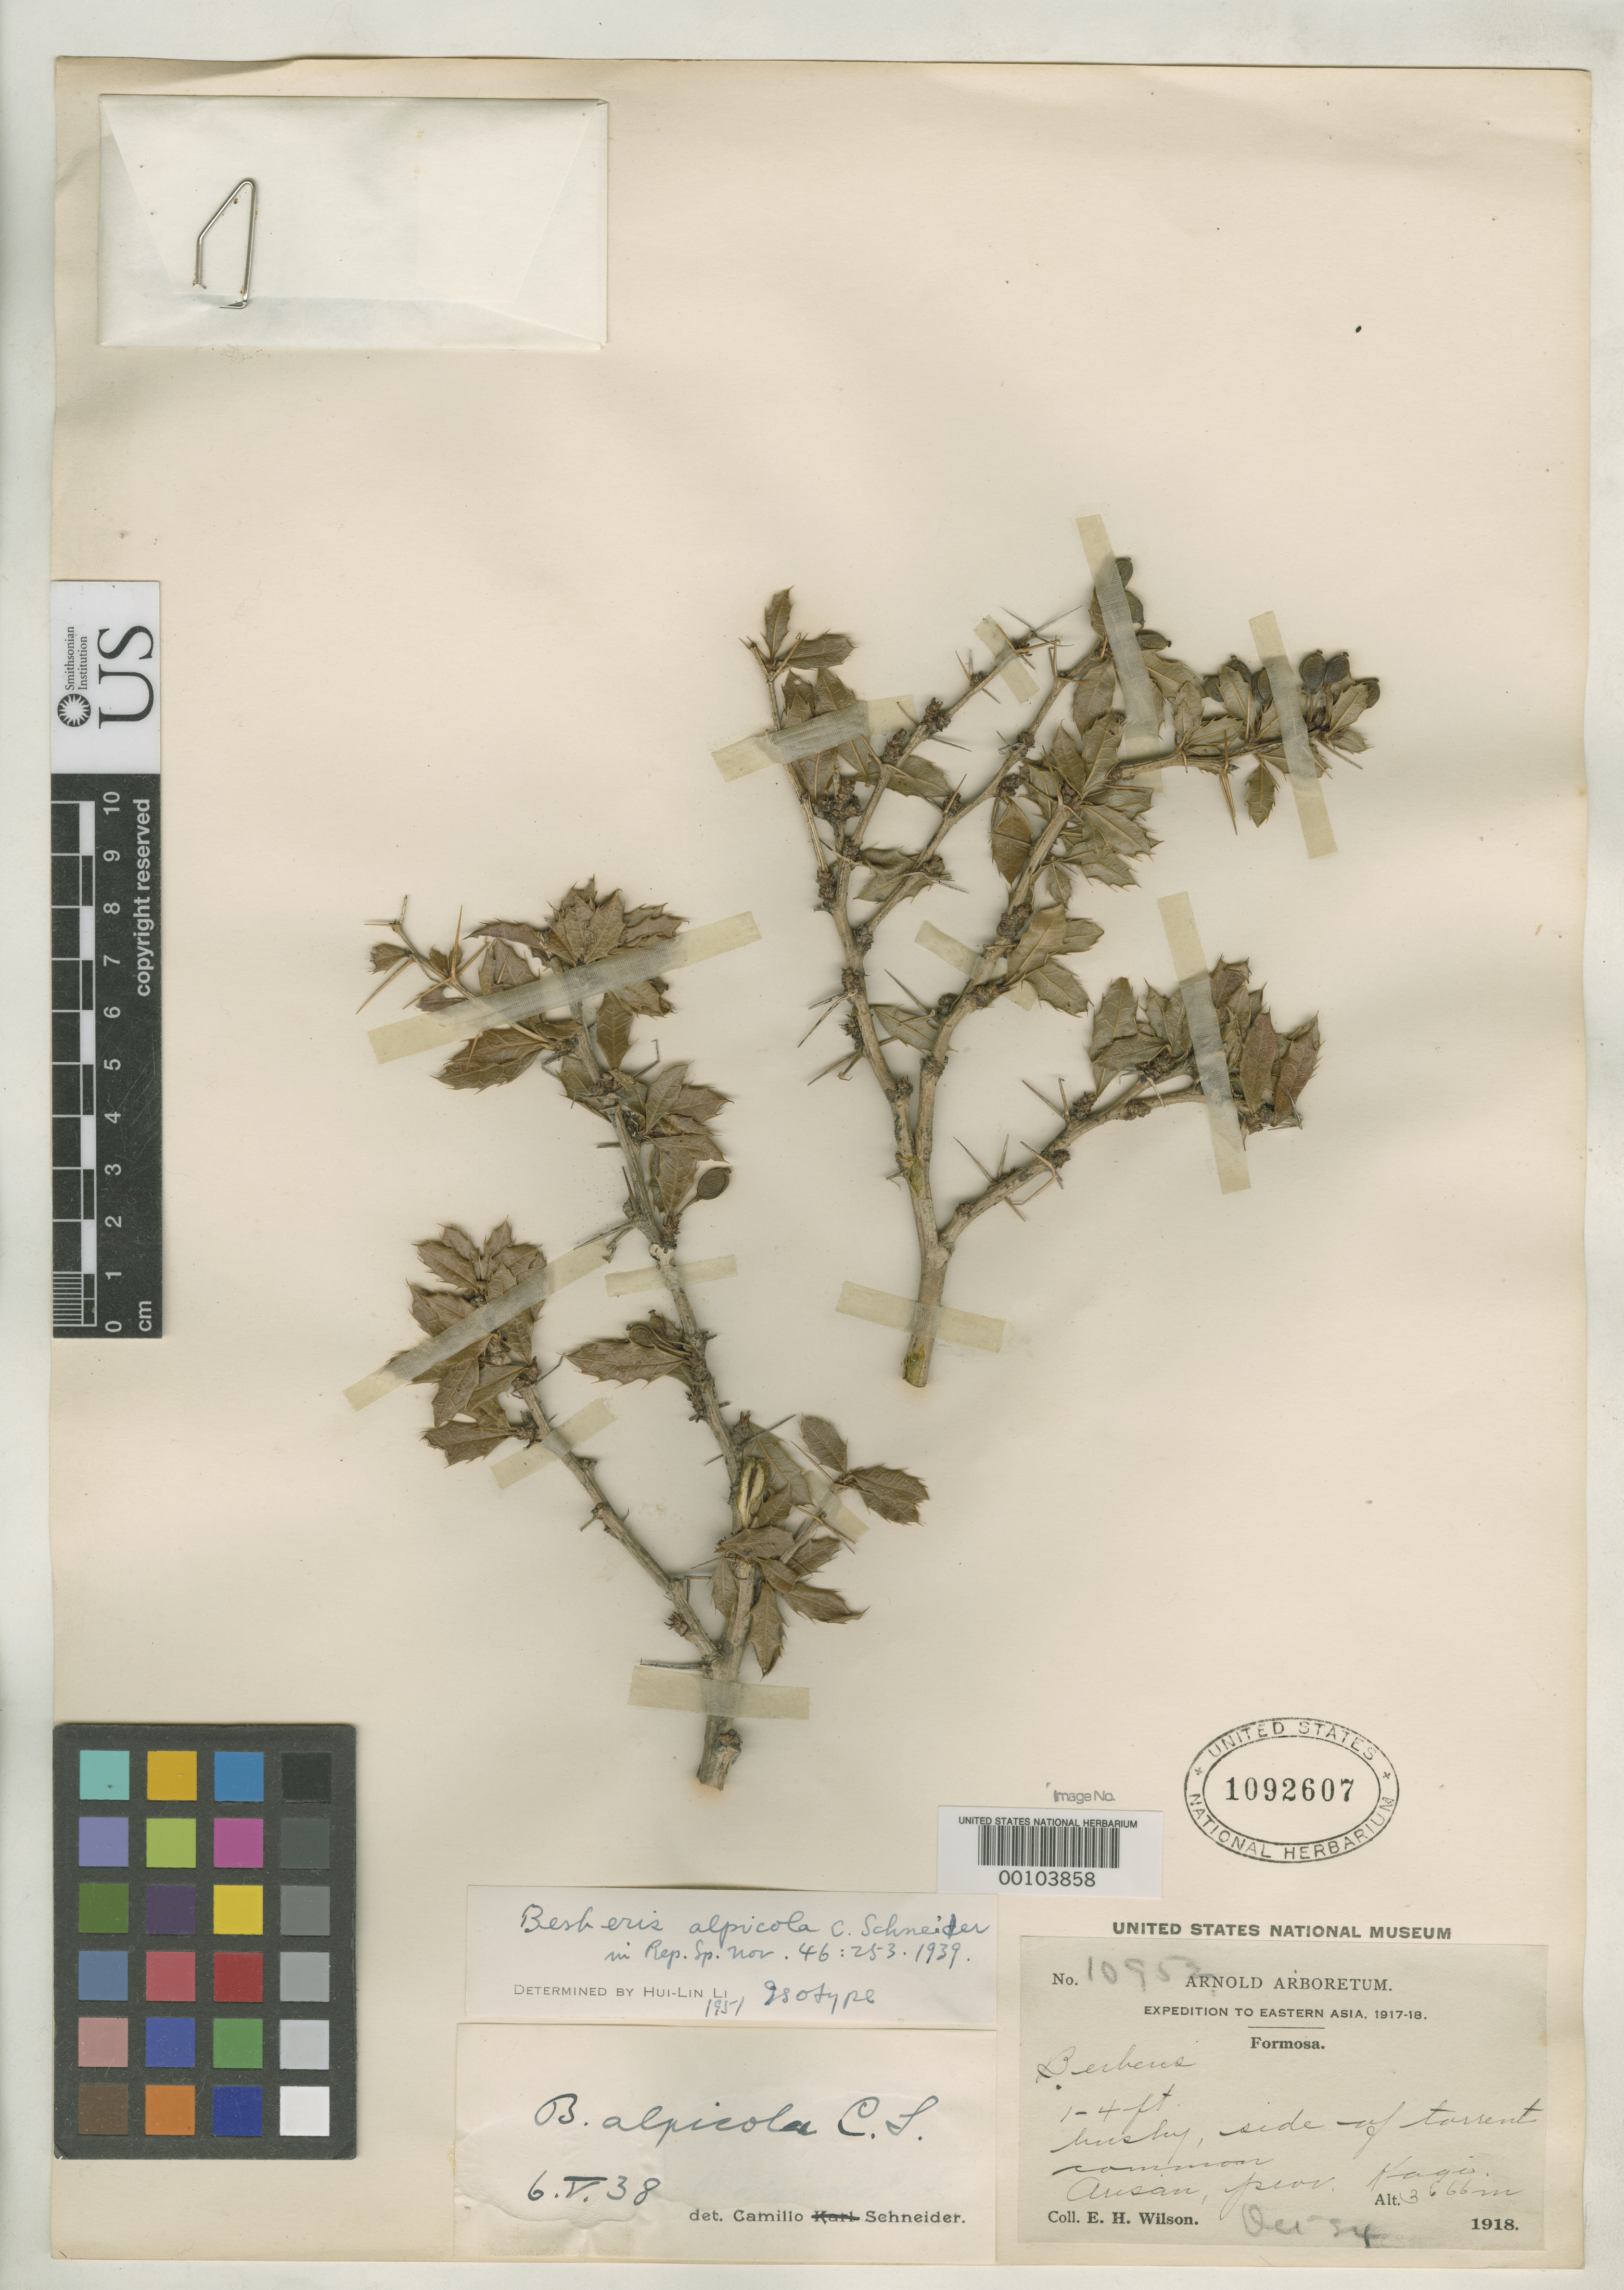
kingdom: Plantae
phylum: Tracheophyta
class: Magnoliopsida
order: Ranunculales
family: Berberidaceae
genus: Berberis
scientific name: Berberis alpicola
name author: C.K. Schneid.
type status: Isotype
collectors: E. H. Wilson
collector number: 10952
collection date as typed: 24 Oct 1918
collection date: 1918-10-24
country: Taiwan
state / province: Kagi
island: Taiwan [Formosa]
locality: Gipfel des Mt. Morrison.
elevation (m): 3600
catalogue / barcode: US 1092607